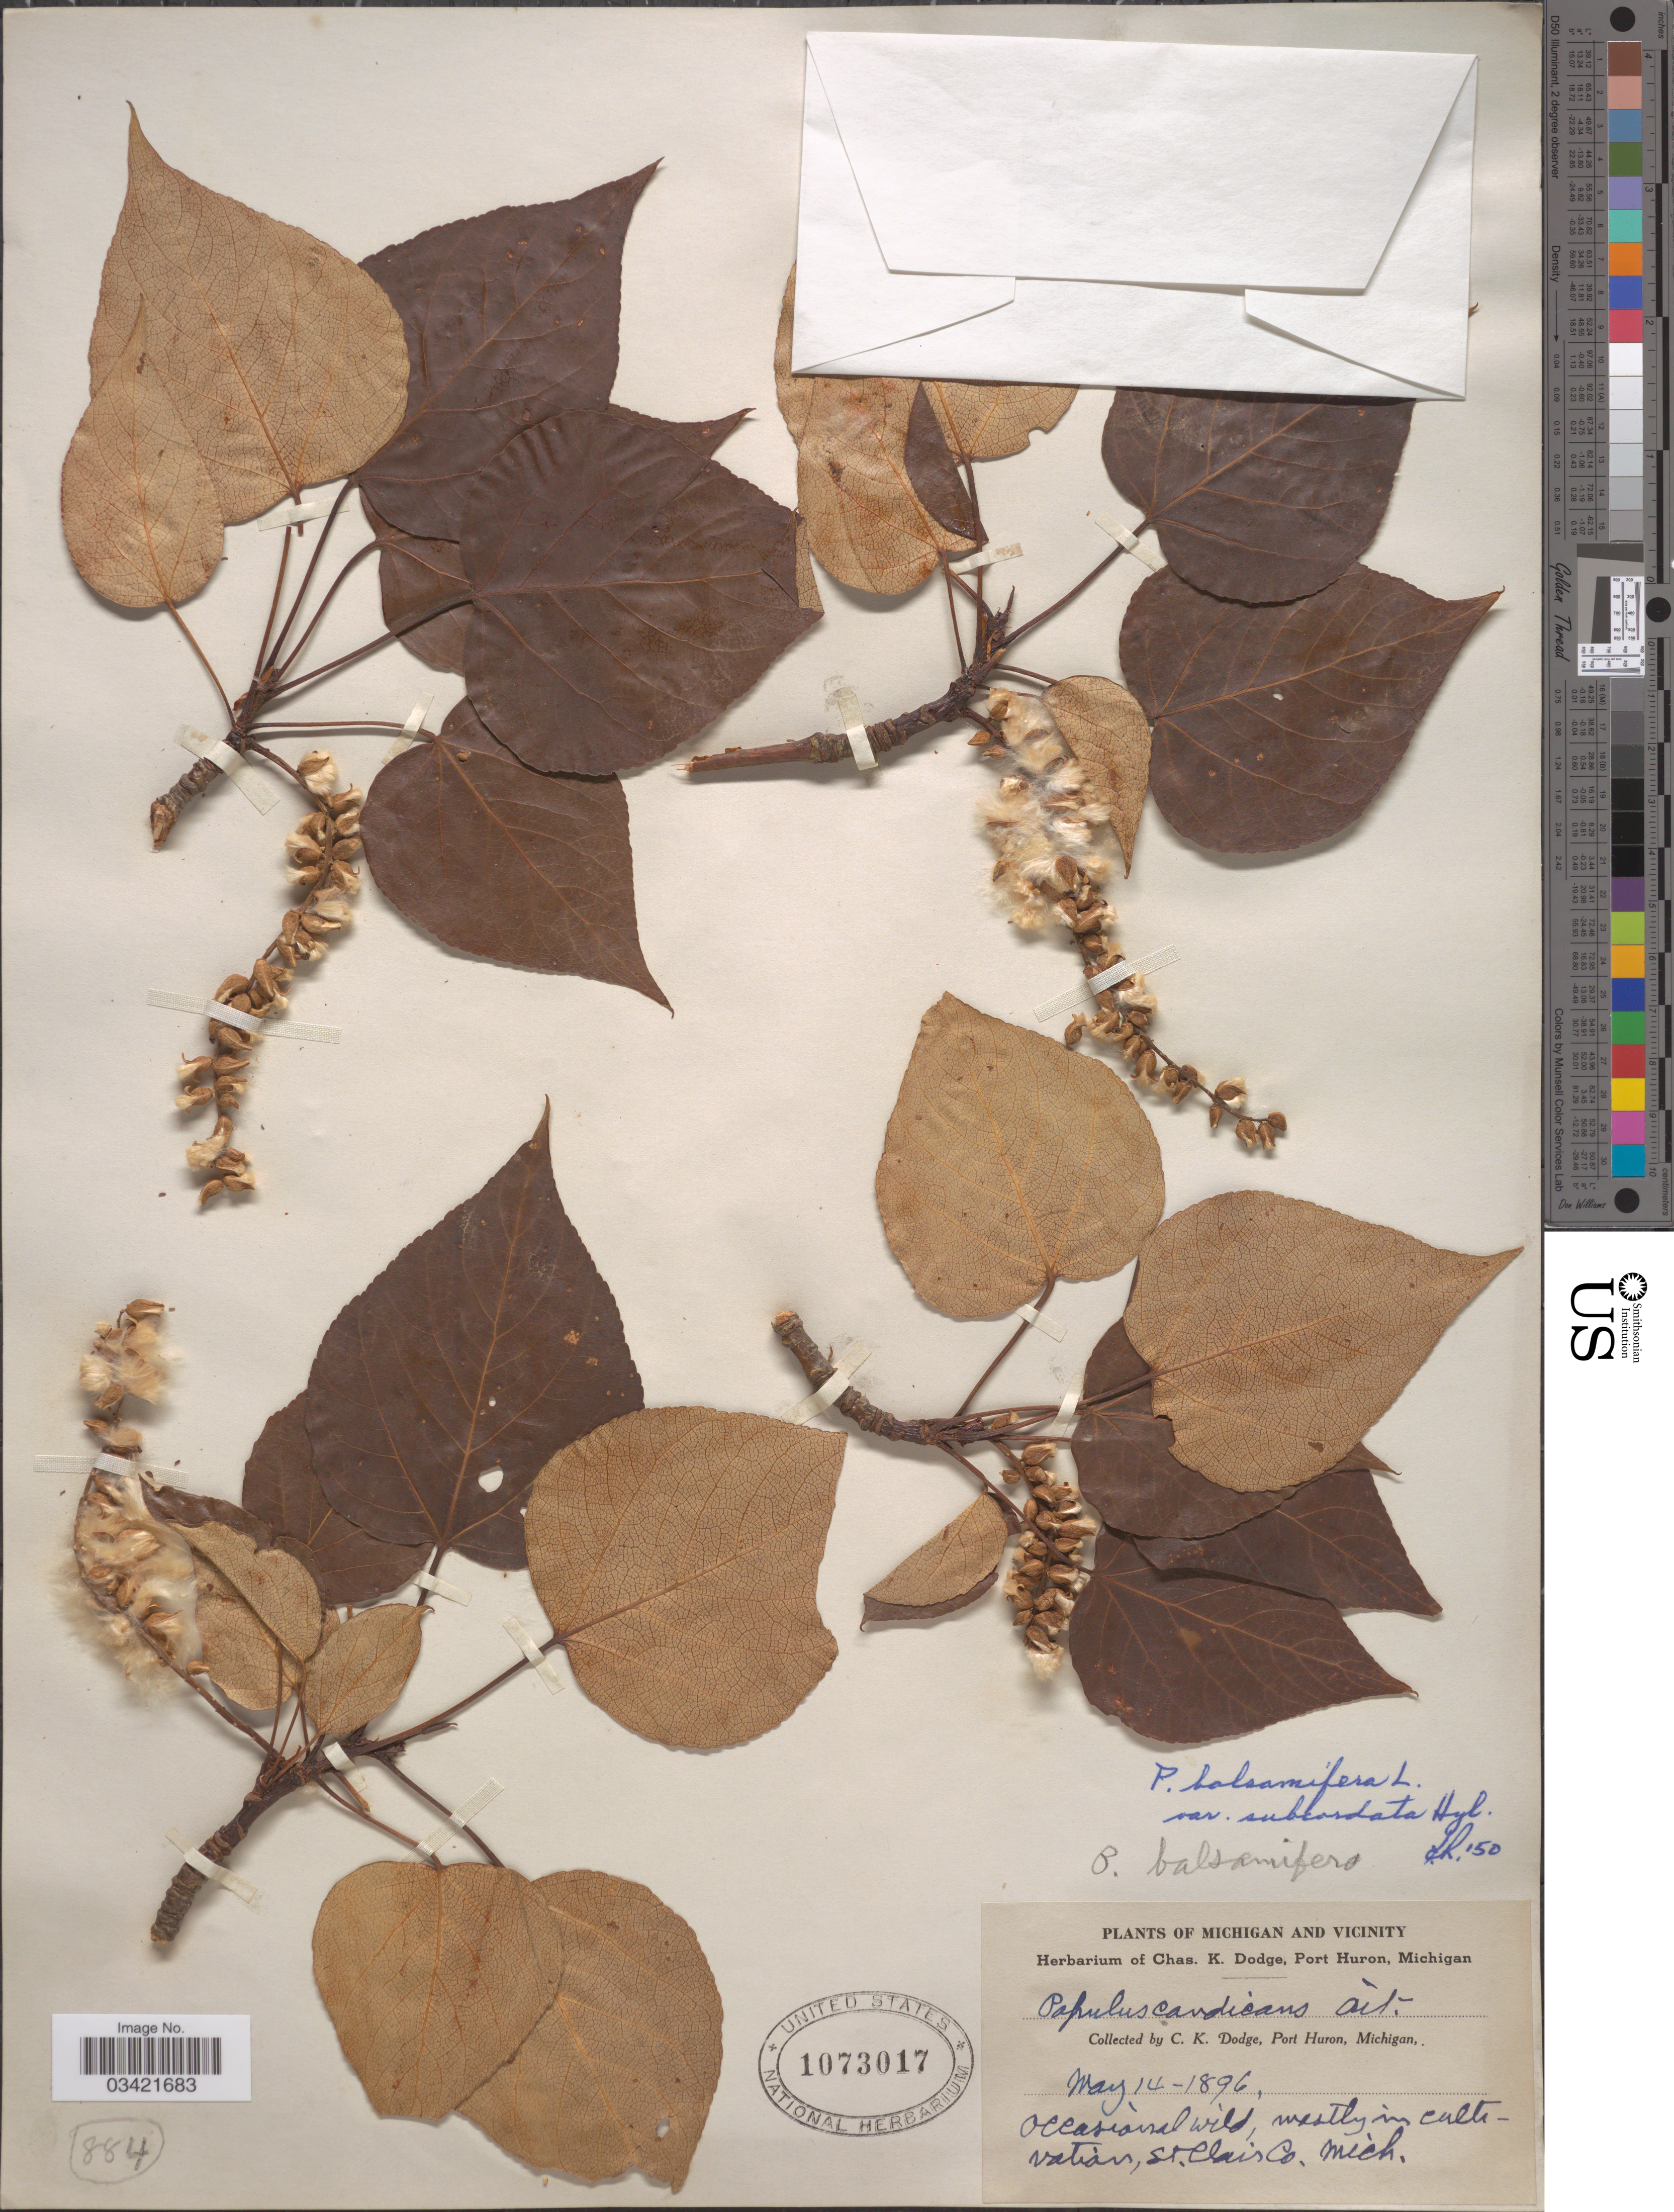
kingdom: Plantae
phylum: Tracheophyta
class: Magnoliopsida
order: Malpighiales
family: Salicaceae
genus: Populus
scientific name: Populus balsamifera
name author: L.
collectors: C. K. Dodge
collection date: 1896-05-14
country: United States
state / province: Michigan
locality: Michigan and Vicinity. Mostly in cultivation, St. Clair Co.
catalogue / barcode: US 1073017